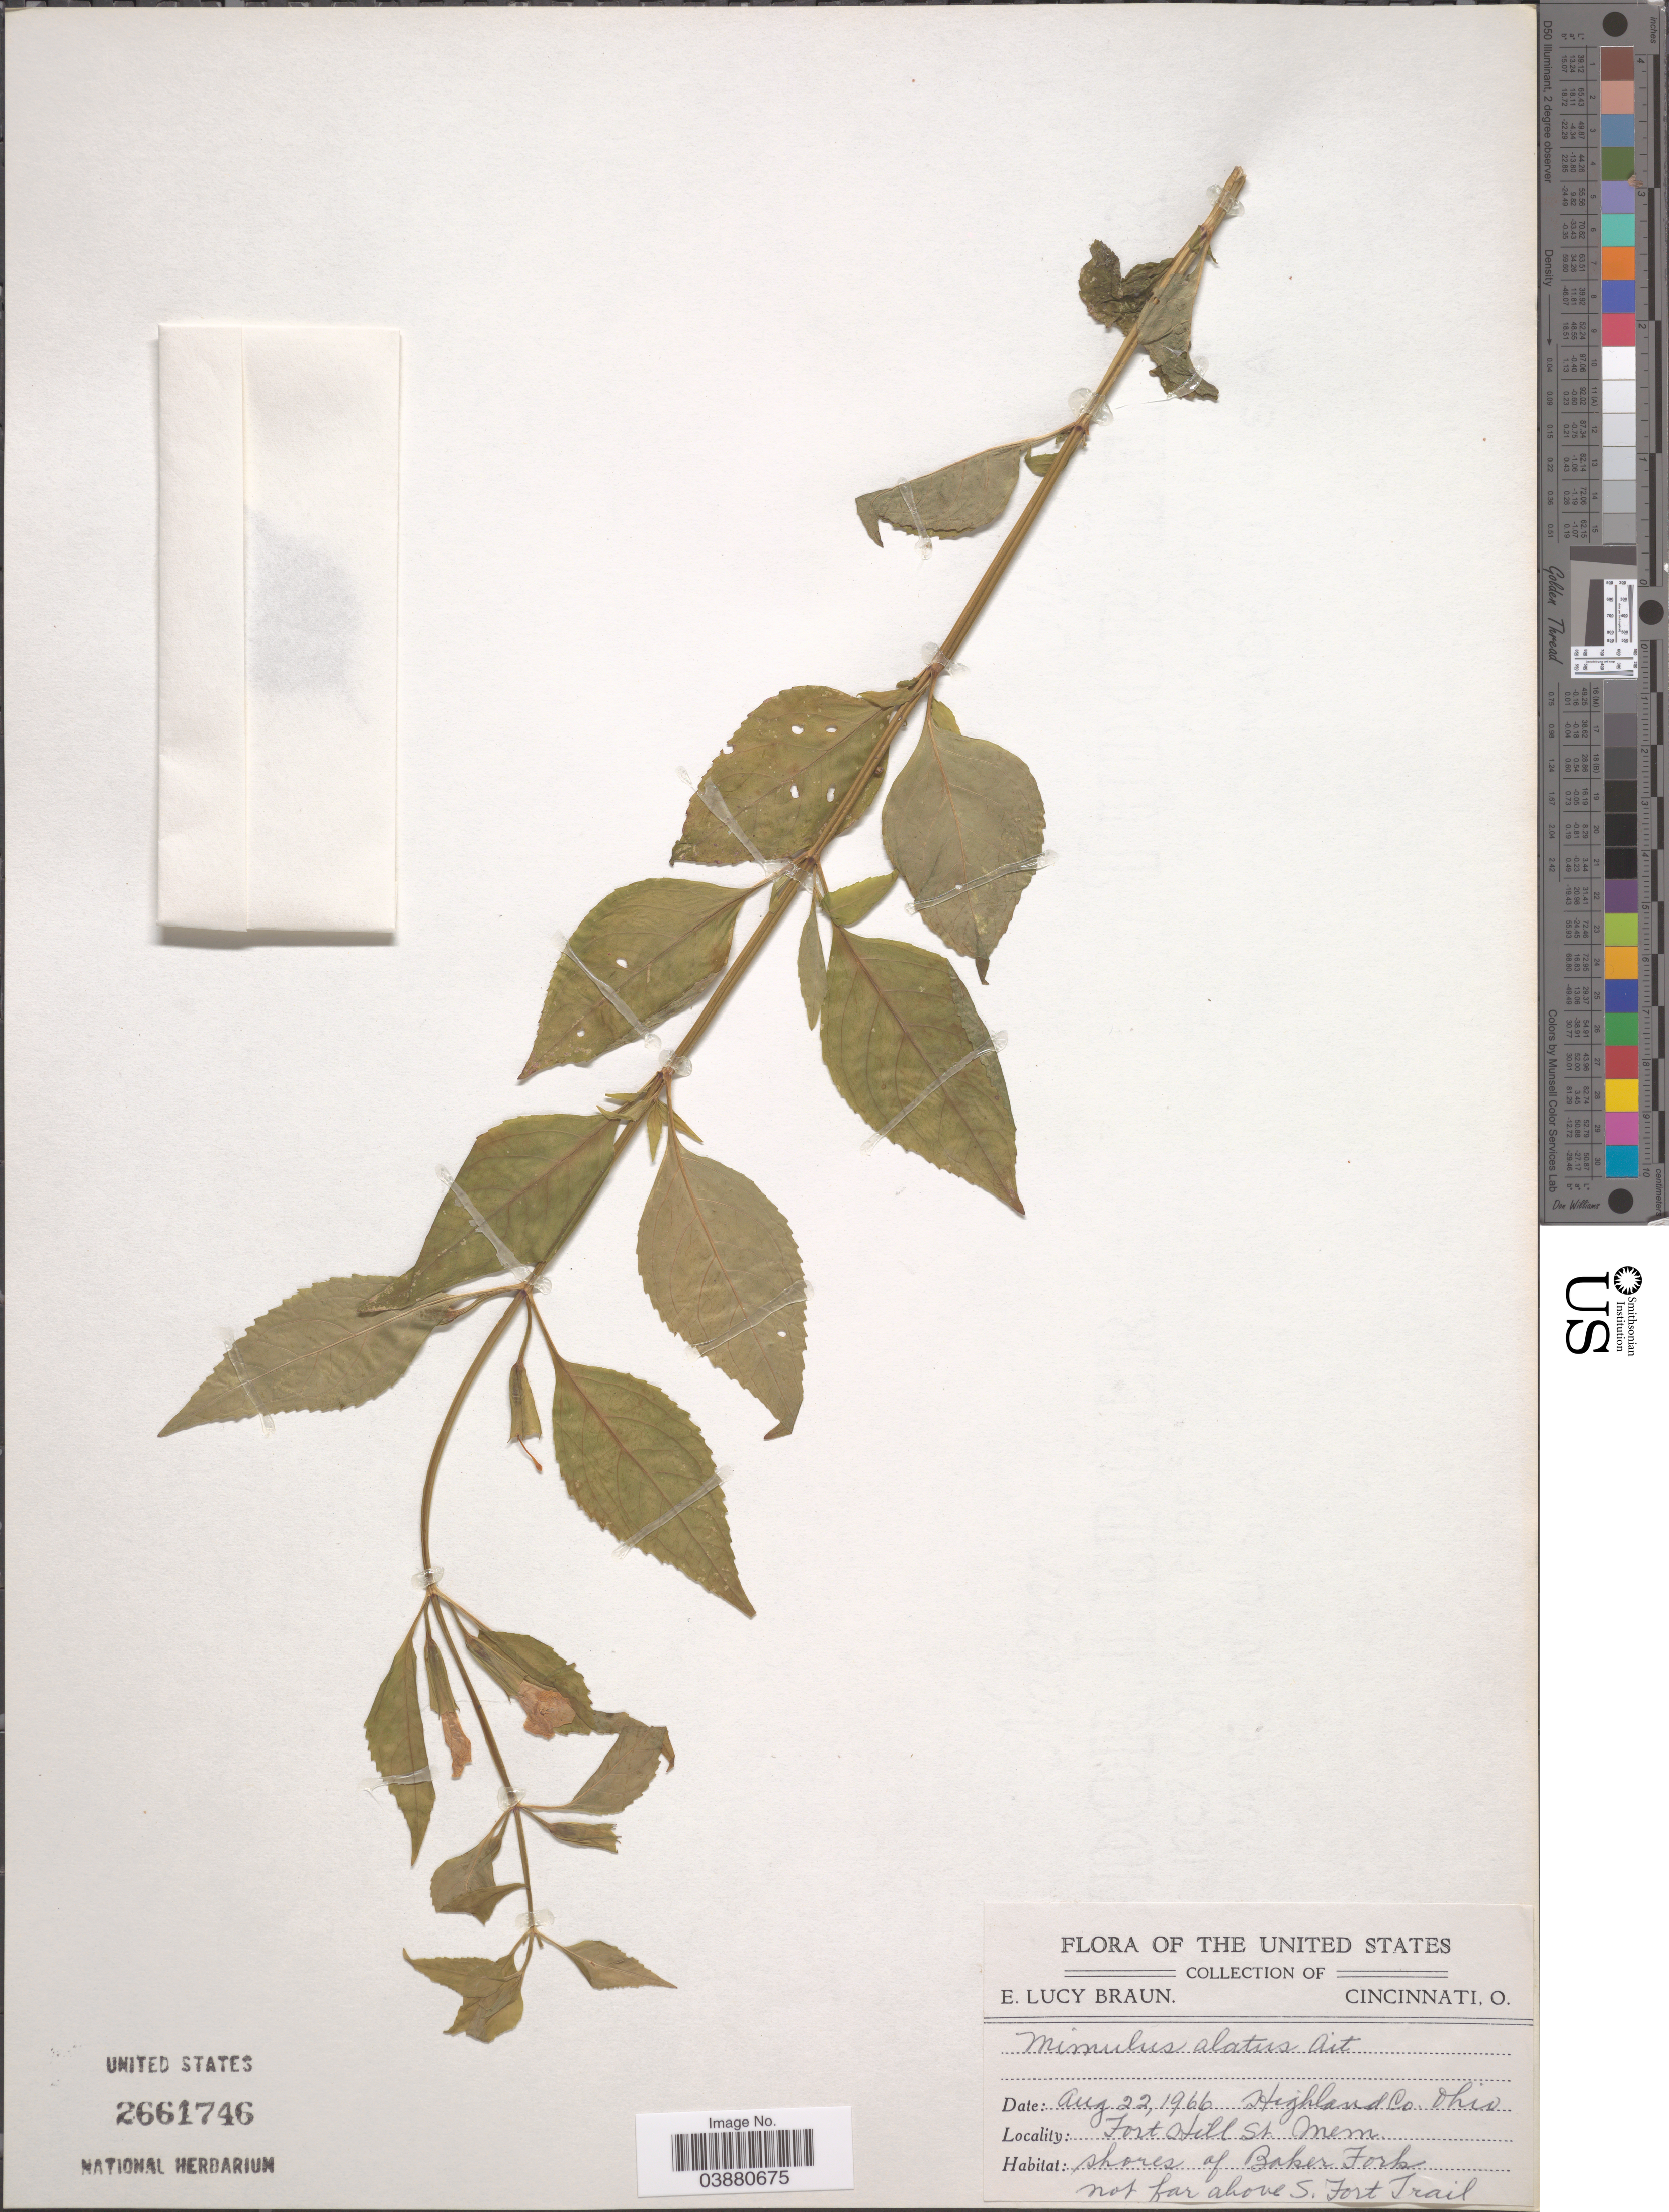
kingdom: Plantae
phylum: Tracheophyta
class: Magnoliopsida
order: Lamiales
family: Phrymaceae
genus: Mimulus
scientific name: Mimulus alatus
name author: Aiton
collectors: E. L. Braun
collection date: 1966-08-22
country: United States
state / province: Ohio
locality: Highland Co. Fort Hill St. Mem. Shores of Baker Fork (not far above S. Fort Trail).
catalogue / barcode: US 2661746